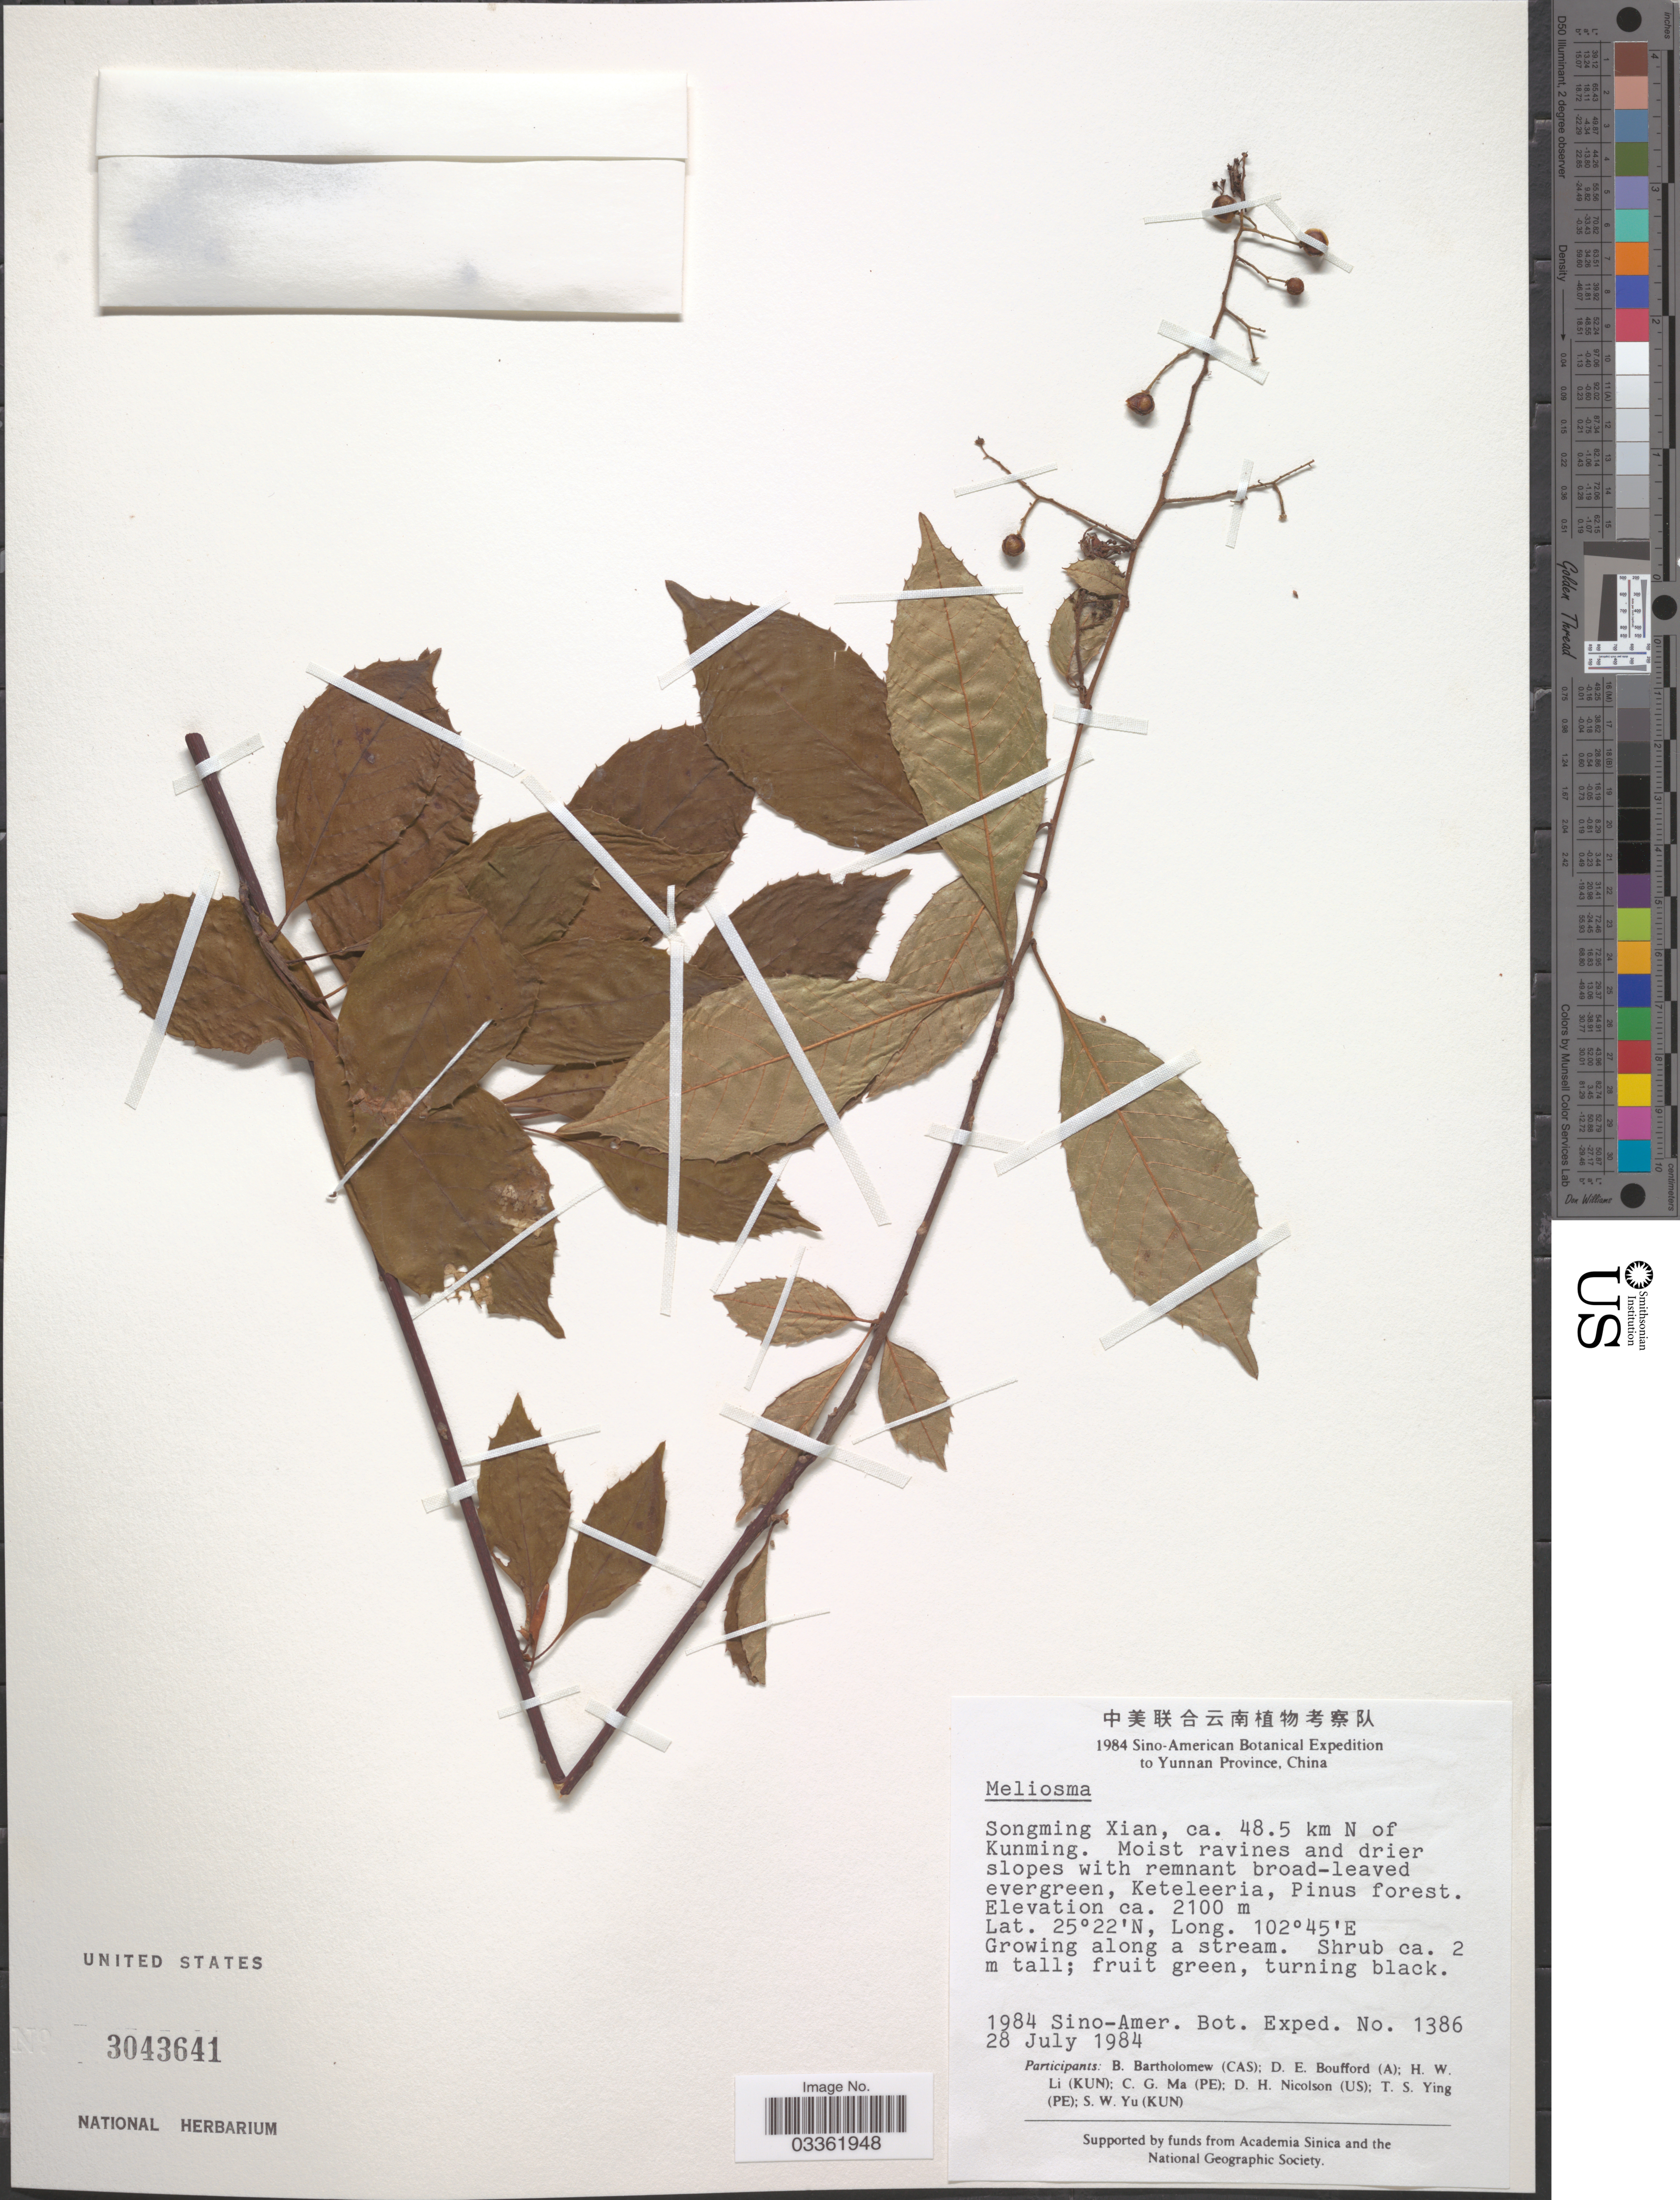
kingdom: Plantae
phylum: Tracheophyta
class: Magnoliopsida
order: Proteales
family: Sabiaceae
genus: Meliosma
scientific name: Meliosma sp.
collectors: Sino-Amer. Bot. Exped. 1984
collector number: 1386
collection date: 1984-07-28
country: China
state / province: Yunnan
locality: Songming Xian, ca. 48.5 km N of Kunming.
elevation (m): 2100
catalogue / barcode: US 3043641